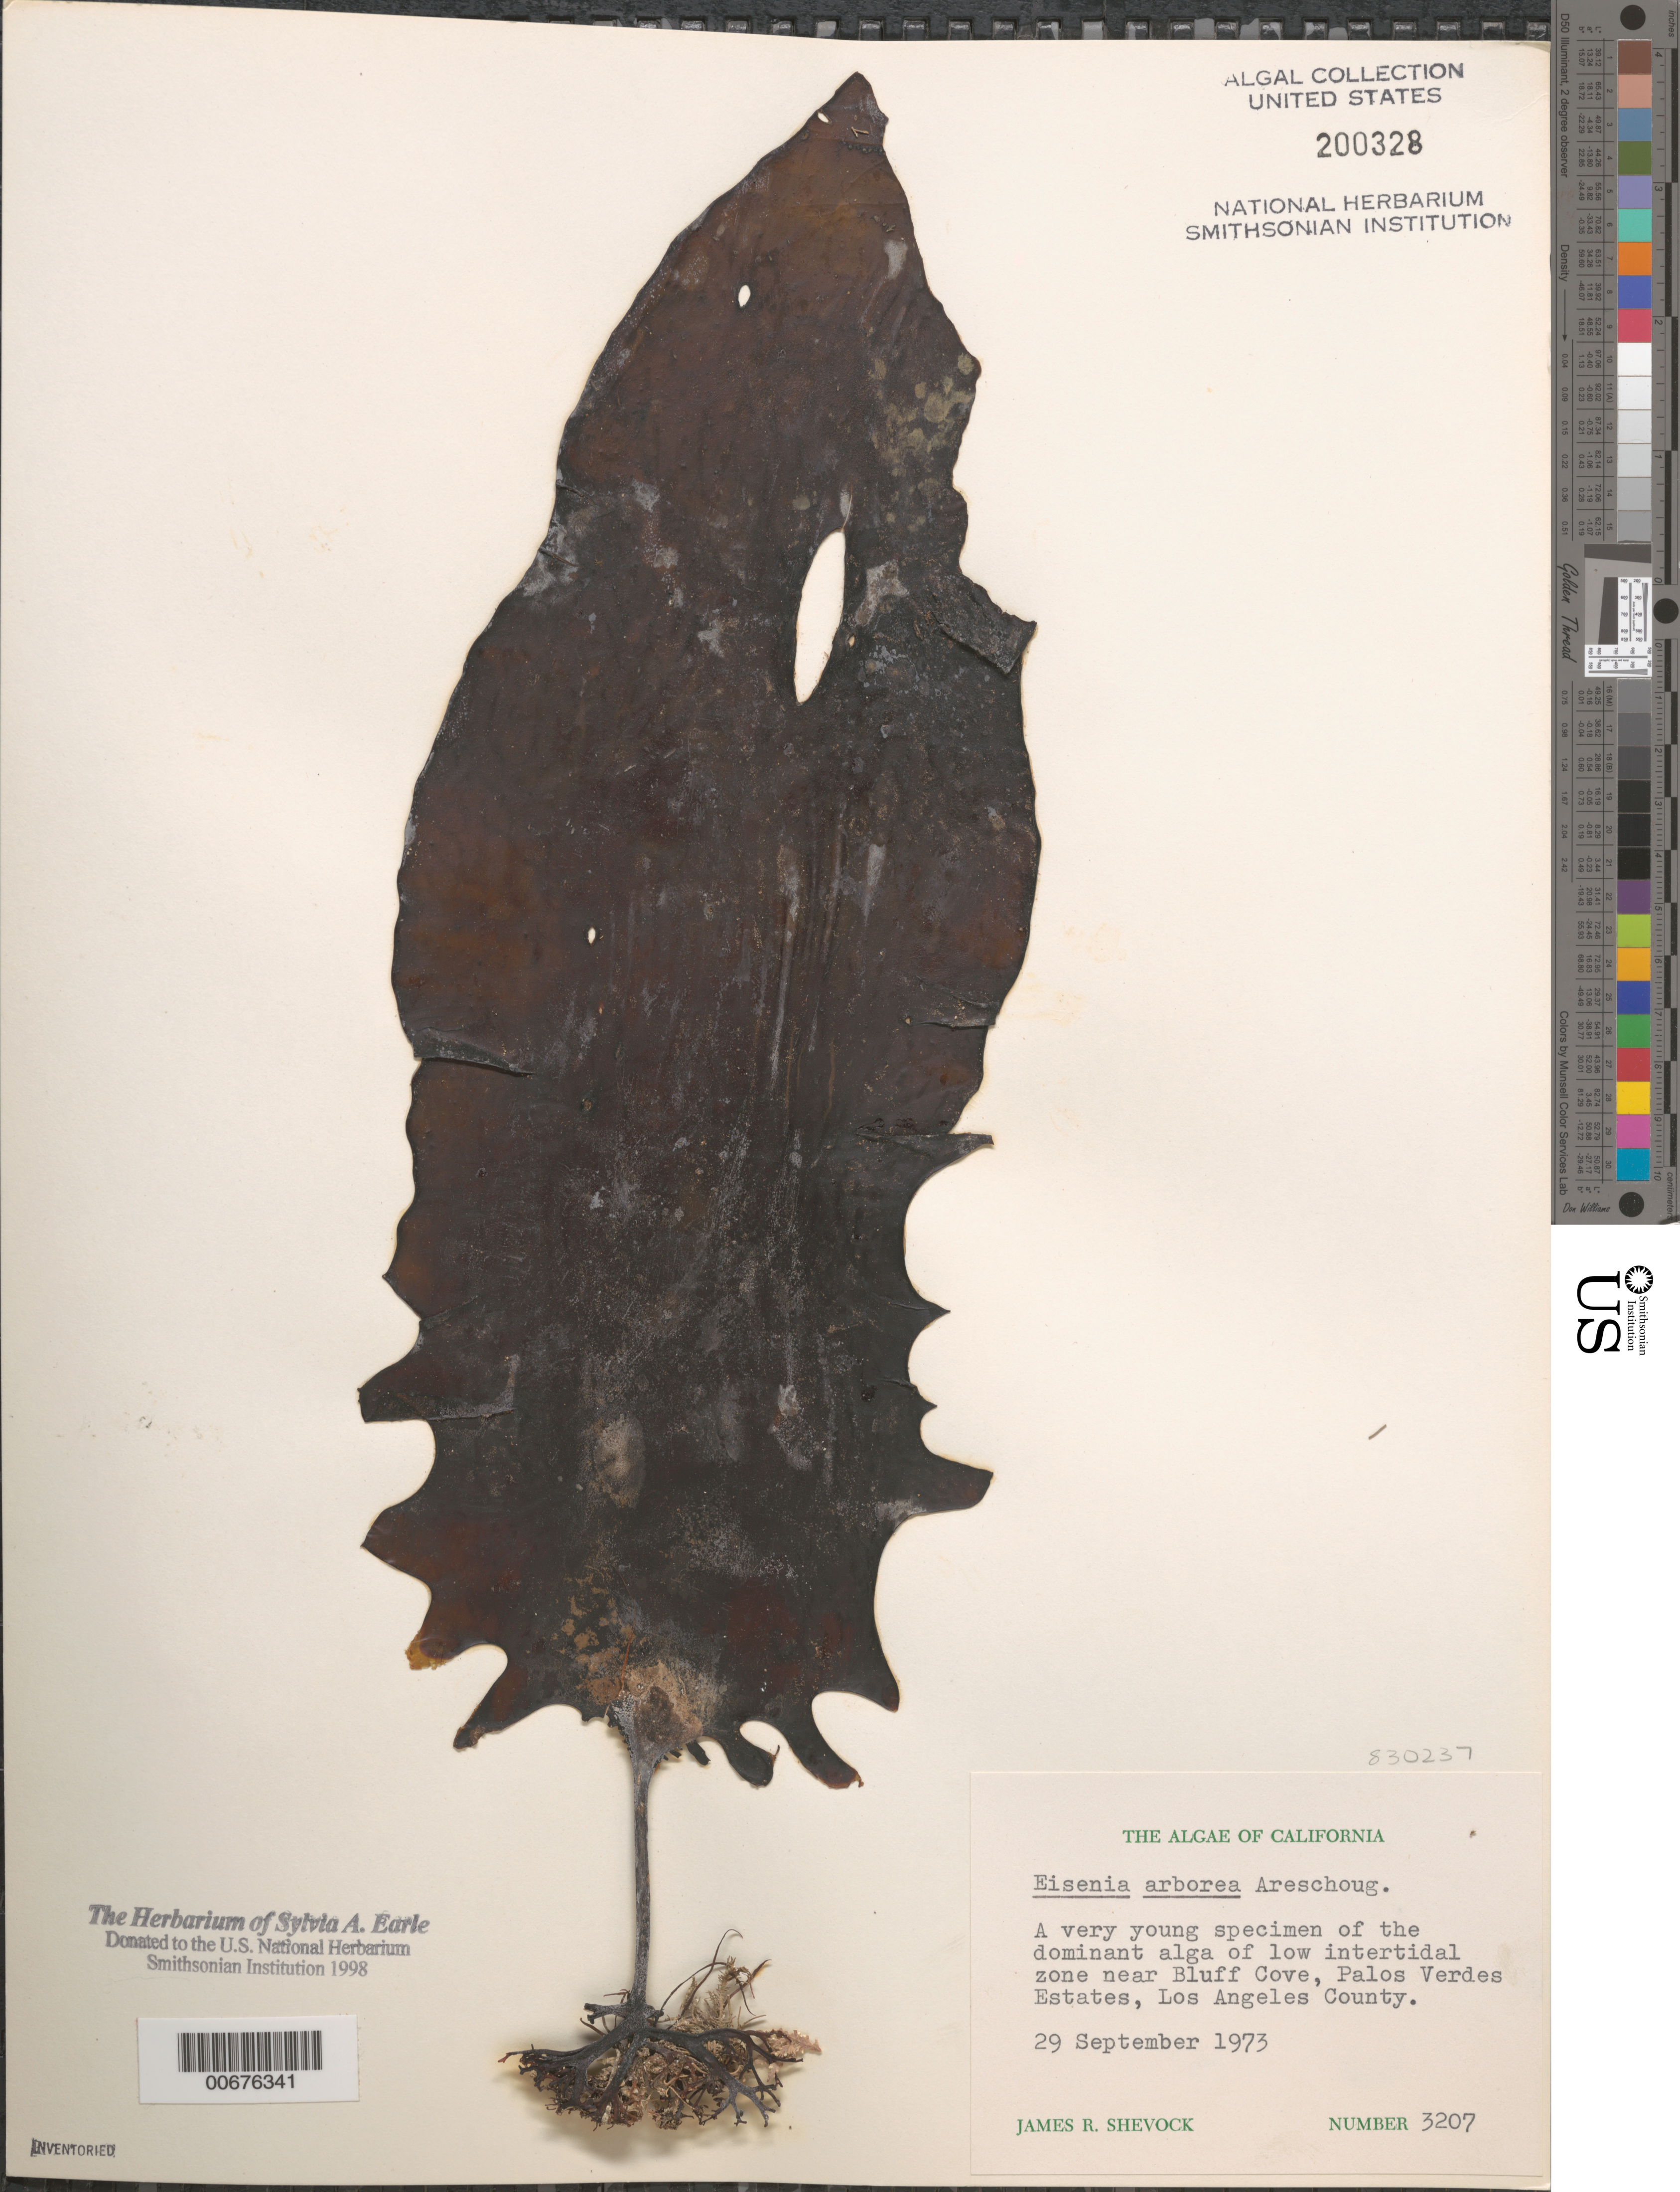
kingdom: Chromista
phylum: Ochrophyta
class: Phaeophyceae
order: Laminariales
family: Lessoniaceae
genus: Eisenia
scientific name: Eisenia arborea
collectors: J. R. Shevock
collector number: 3207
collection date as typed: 29 Sep 1973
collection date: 1973-09-29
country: United States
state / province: California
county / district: Los Angeles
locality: Palos Verdes Estates, near Bluff Cove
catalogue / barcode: US 200328